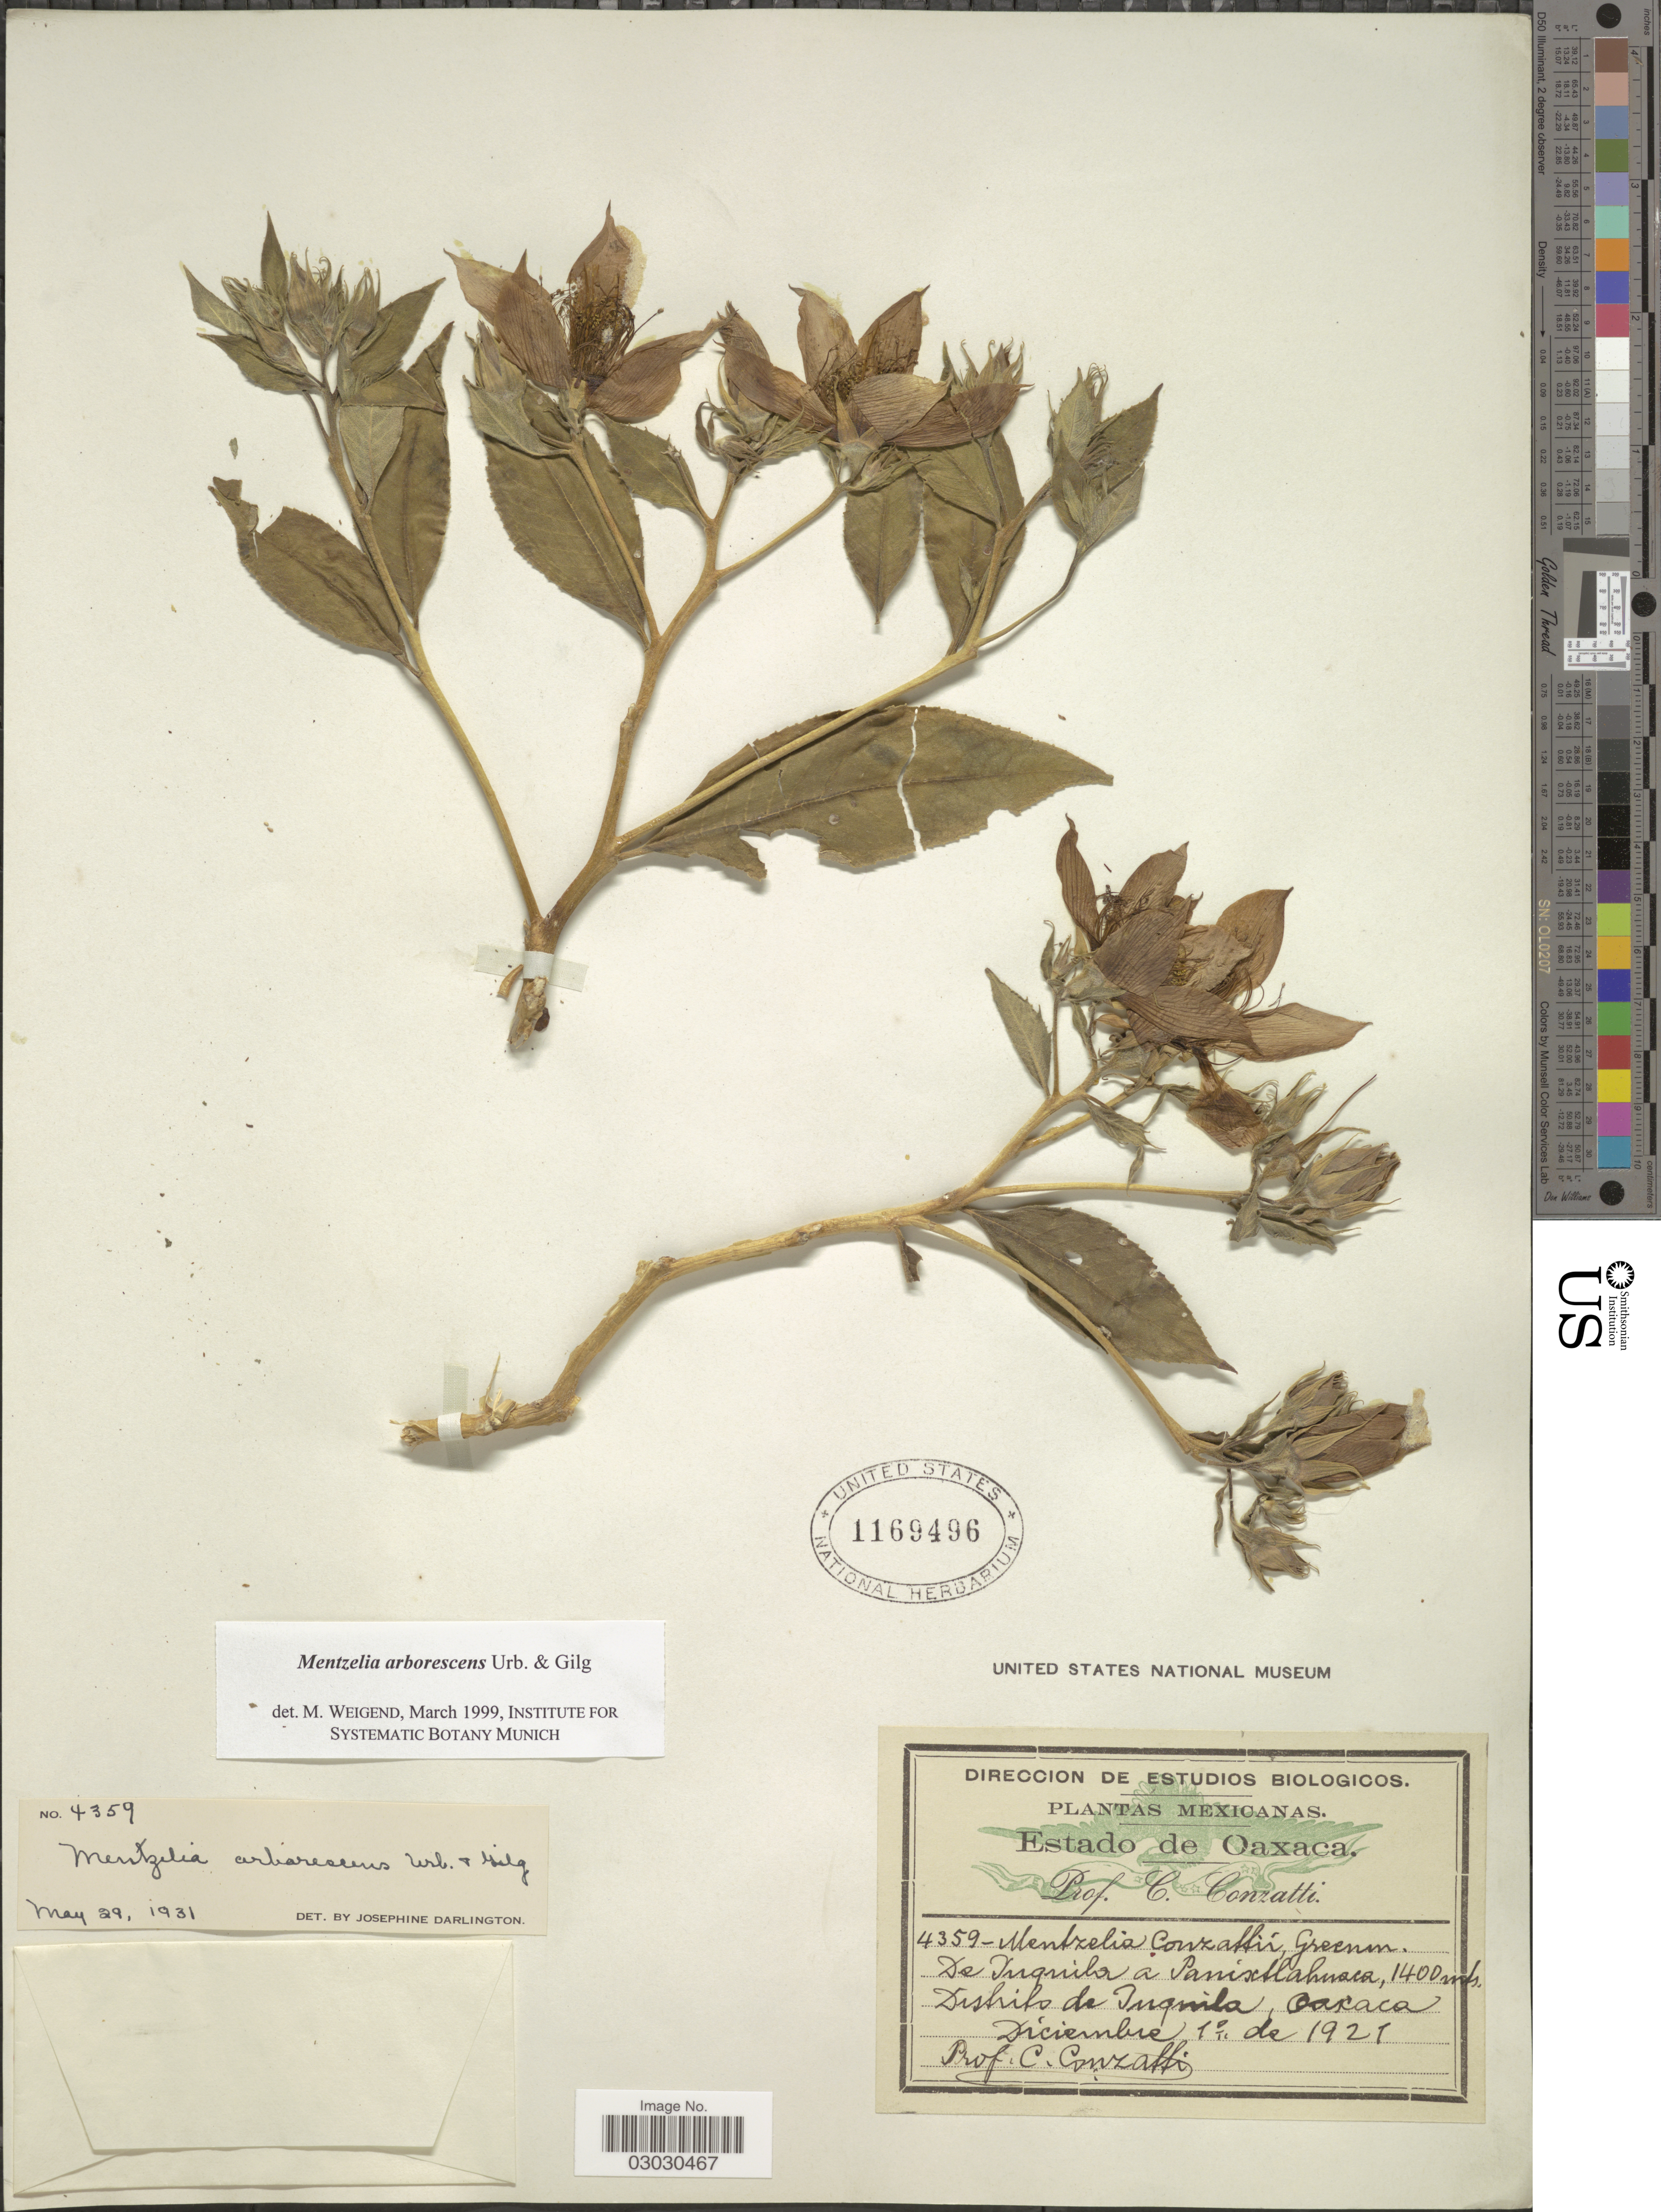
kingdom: Plantae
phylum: Tracheophyta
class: Magnoliopsida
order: Cornales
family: Loasaceae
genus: Mentzelia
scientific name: Mentzelia arborescens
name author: Urb. & Gilg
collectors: C. Conzatti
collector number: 4359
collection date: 1921-12-01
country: Mexico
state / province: Oaxaca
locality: De Inquila a Panixtlahuaca, Dishilo de Juquila.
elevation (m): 1400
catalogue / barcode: US 1169496